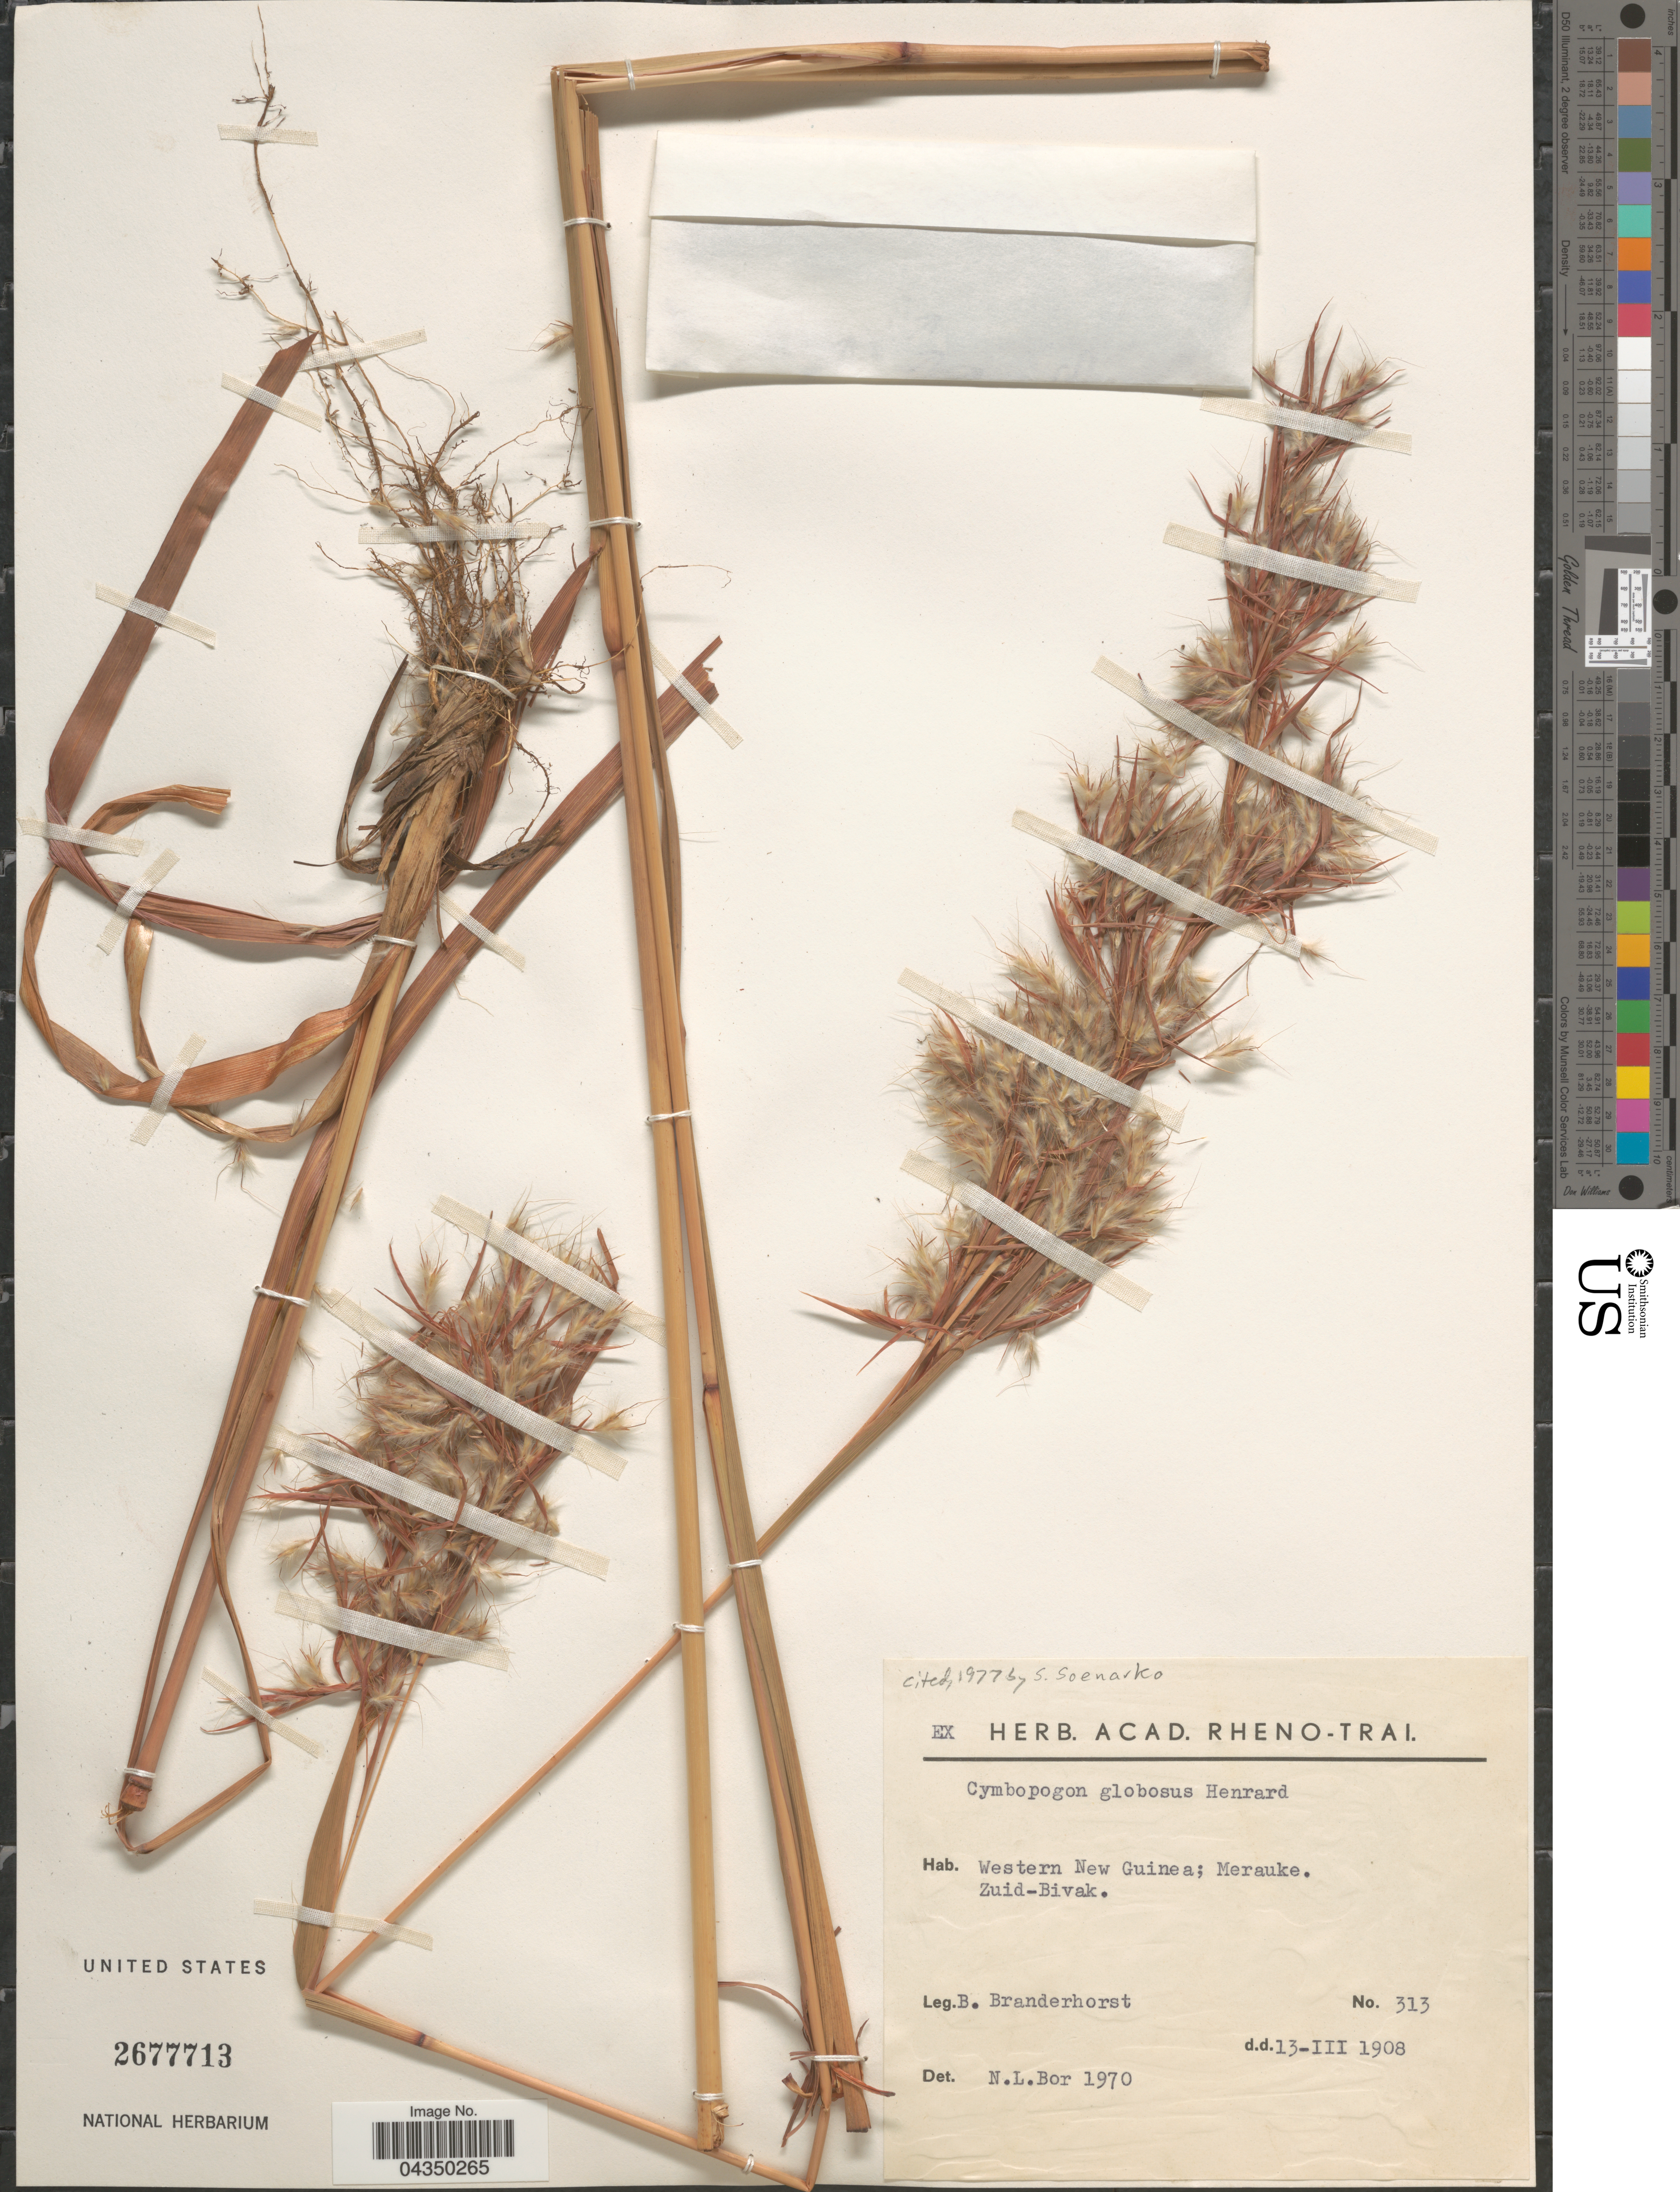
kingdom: Plantae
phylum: Tracheophyta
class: Liliopsida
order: Poales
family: Poaceae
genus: Cymbopogon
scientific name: Cymbopogon globosus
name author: Henr.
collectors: B. Branderhorst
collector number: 313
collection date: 1908-03-13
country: Papua New Guinea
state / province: Manus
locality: Western New Guinea; Merauke. Zuid-Bivak.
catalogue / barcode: US 2677713